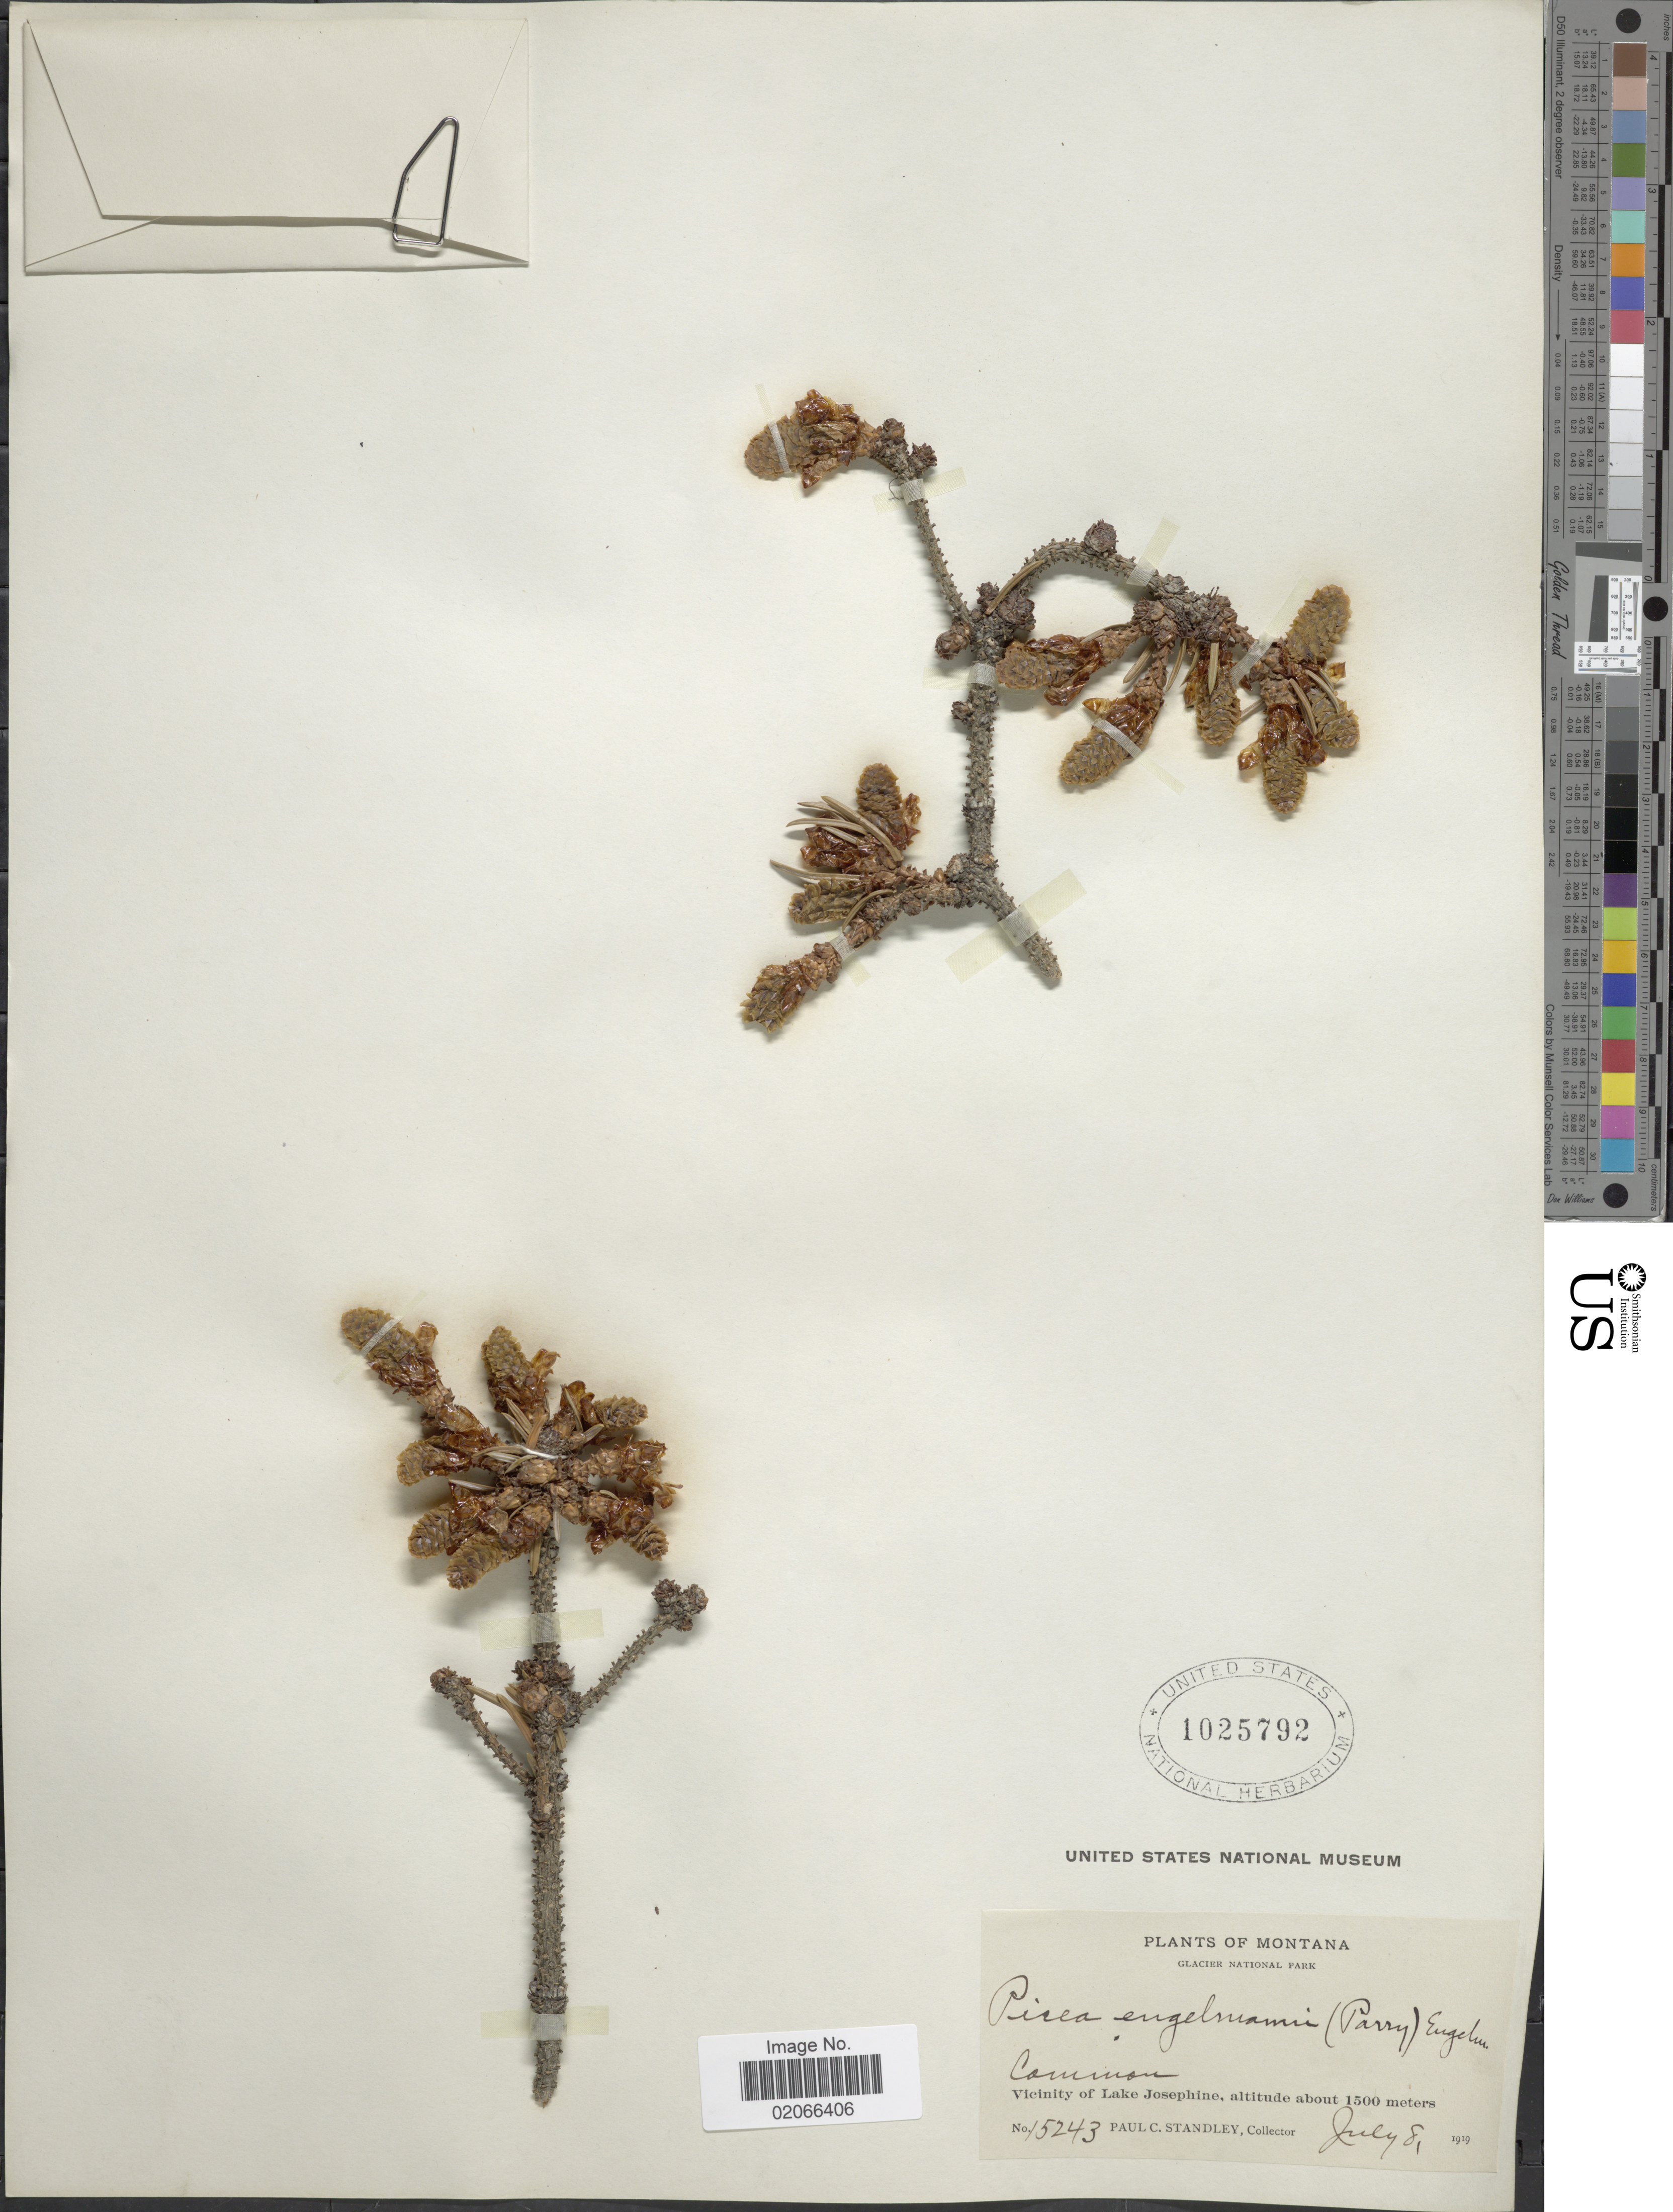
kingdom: Plantae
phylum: Tracheophyta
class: Pinopsida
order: Pinales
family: Pinaceae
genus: Picea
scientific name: Picea engelmannii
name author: Parry ex Engelm.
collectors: P. C. Standley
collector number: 15243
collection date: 1919-07-08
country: United States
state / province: Montana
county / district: Glacier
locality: Glacier National Park, vicinity of Lake Josephine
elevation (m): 1500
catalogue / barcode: US 1025792